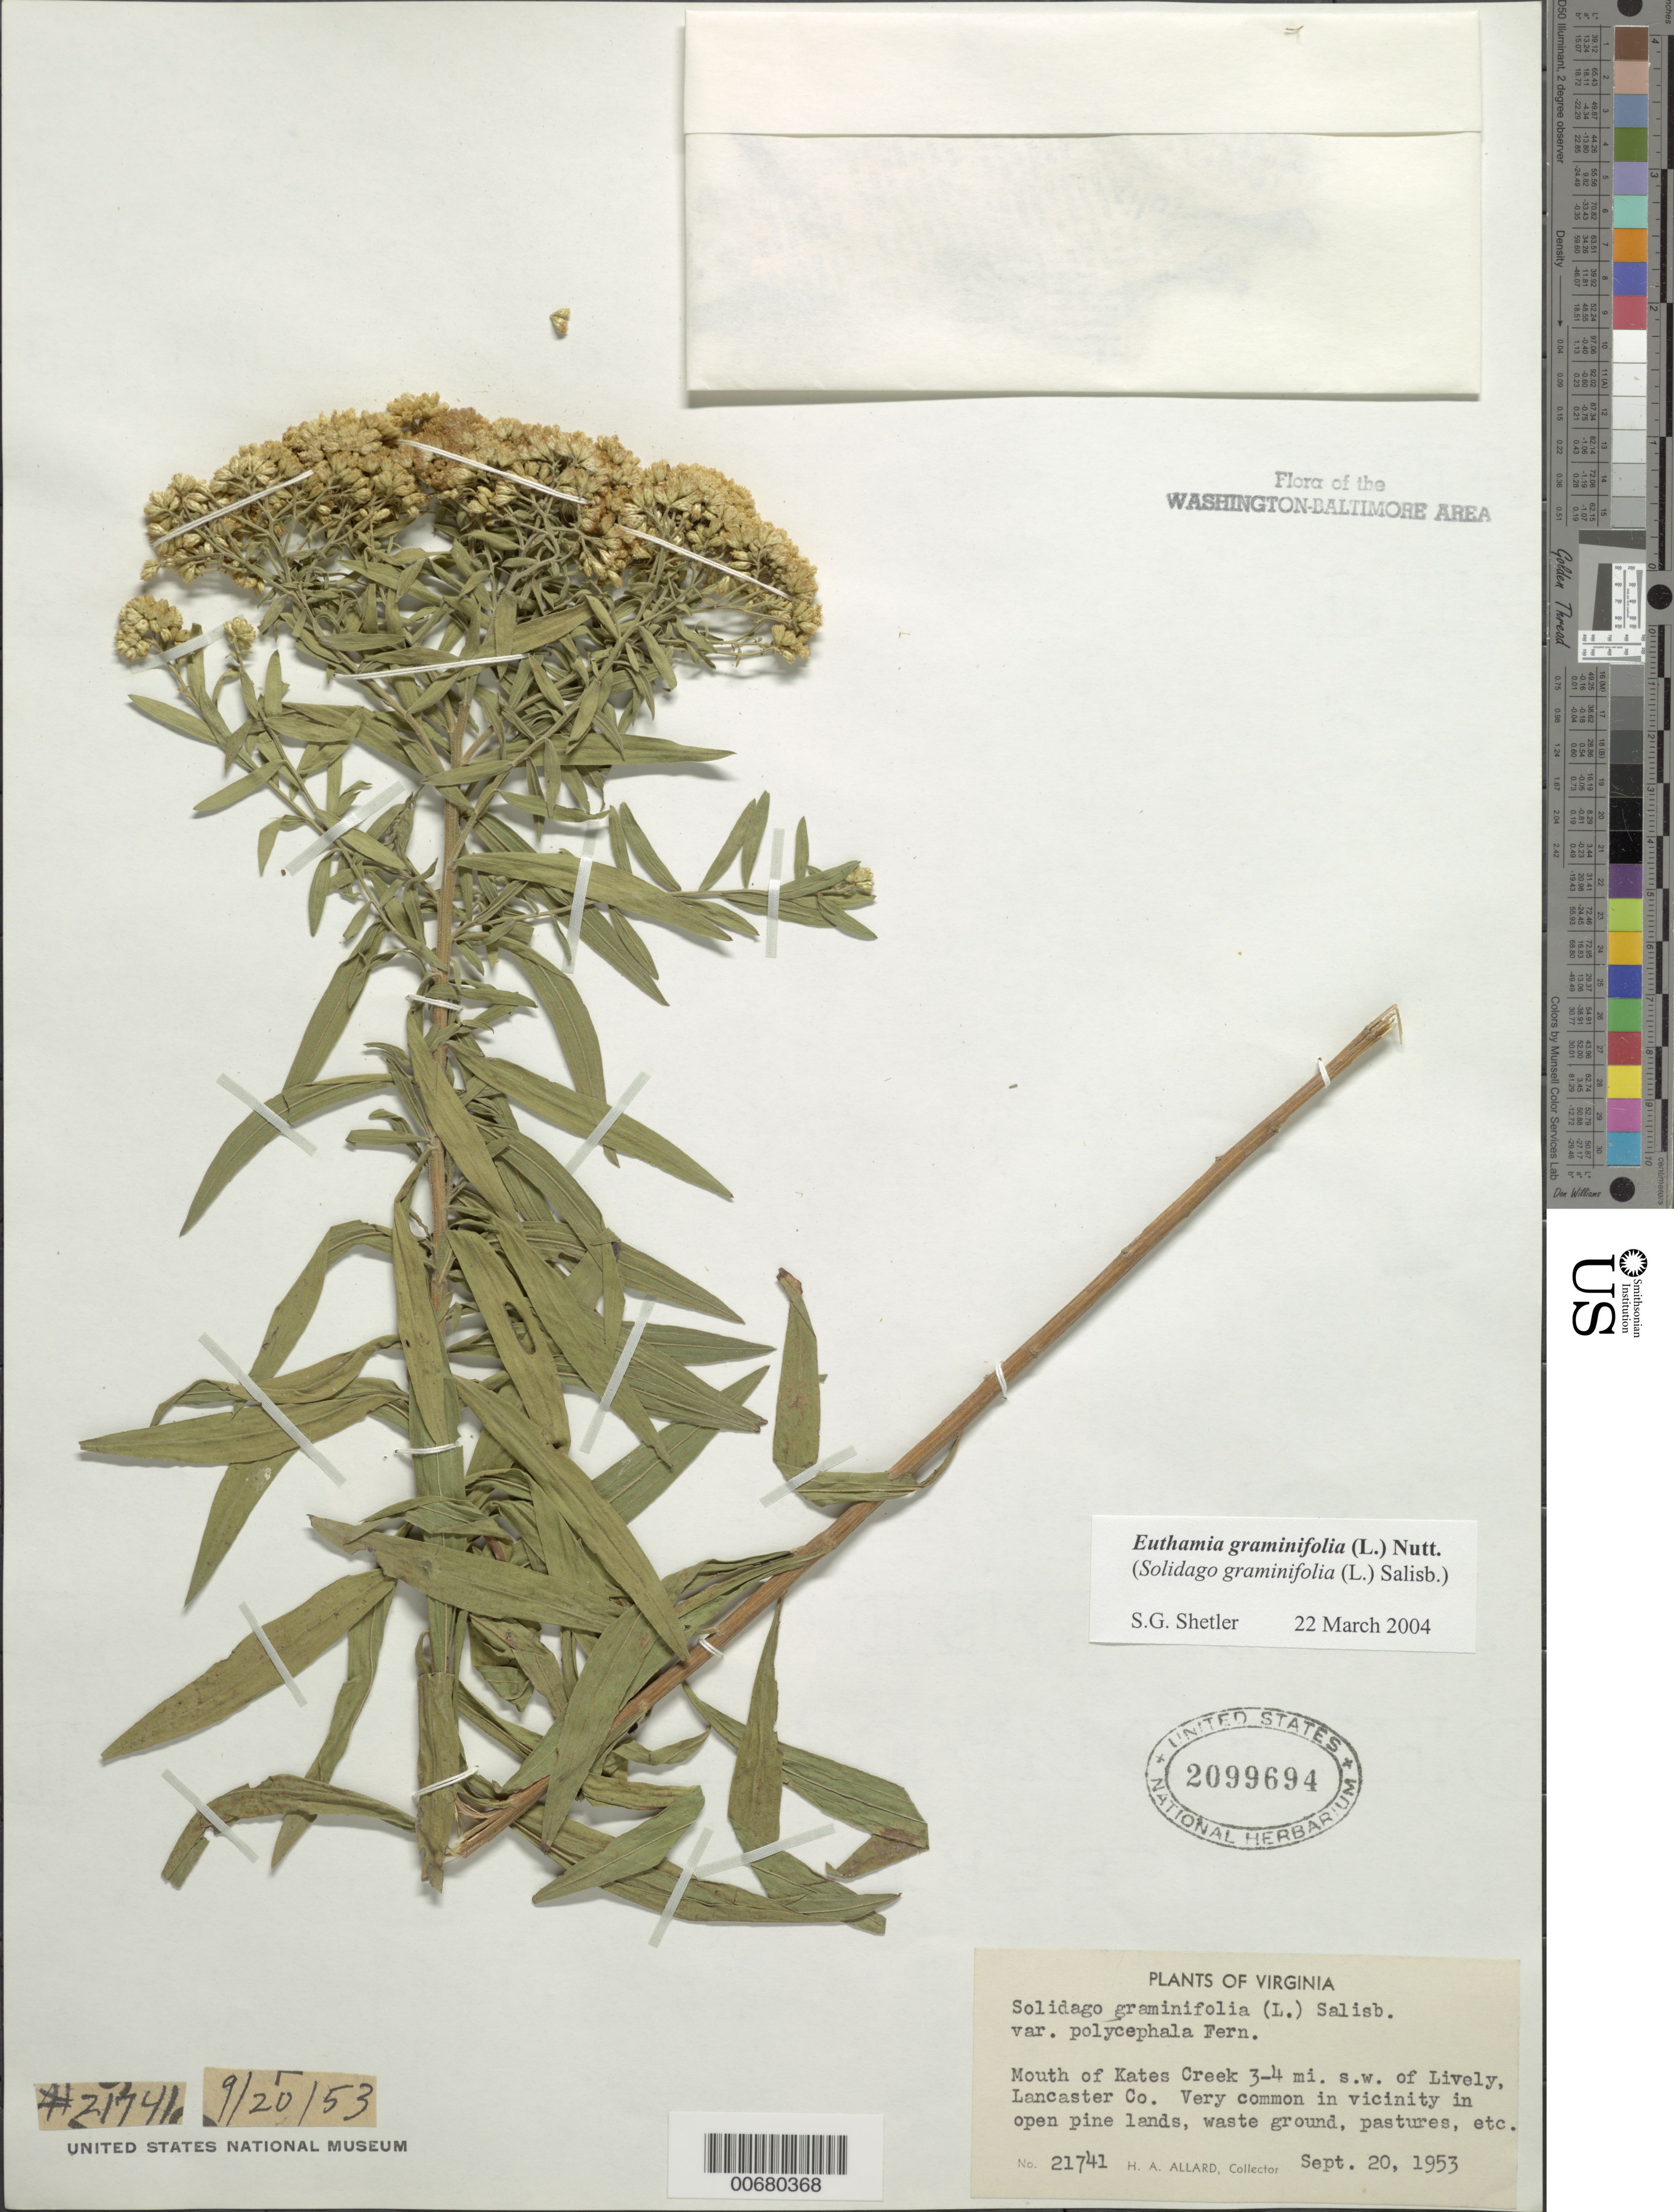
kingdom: Plantae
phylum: Tracheophyta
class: Magnoliopsida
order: Asterales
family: Asteraceae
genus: Euthamia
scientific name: Euthamia graminifolia var. polycephala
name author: (Fernald) Moldenke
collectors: H. A. Allard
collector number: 21741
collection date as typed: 20 Sep 1953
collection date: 1953-09-20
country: United States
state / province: Virginia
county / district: Lancaster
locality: Mouth of Kates Creek, SW of Lively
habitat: Open pine land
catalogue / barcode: US 2099694